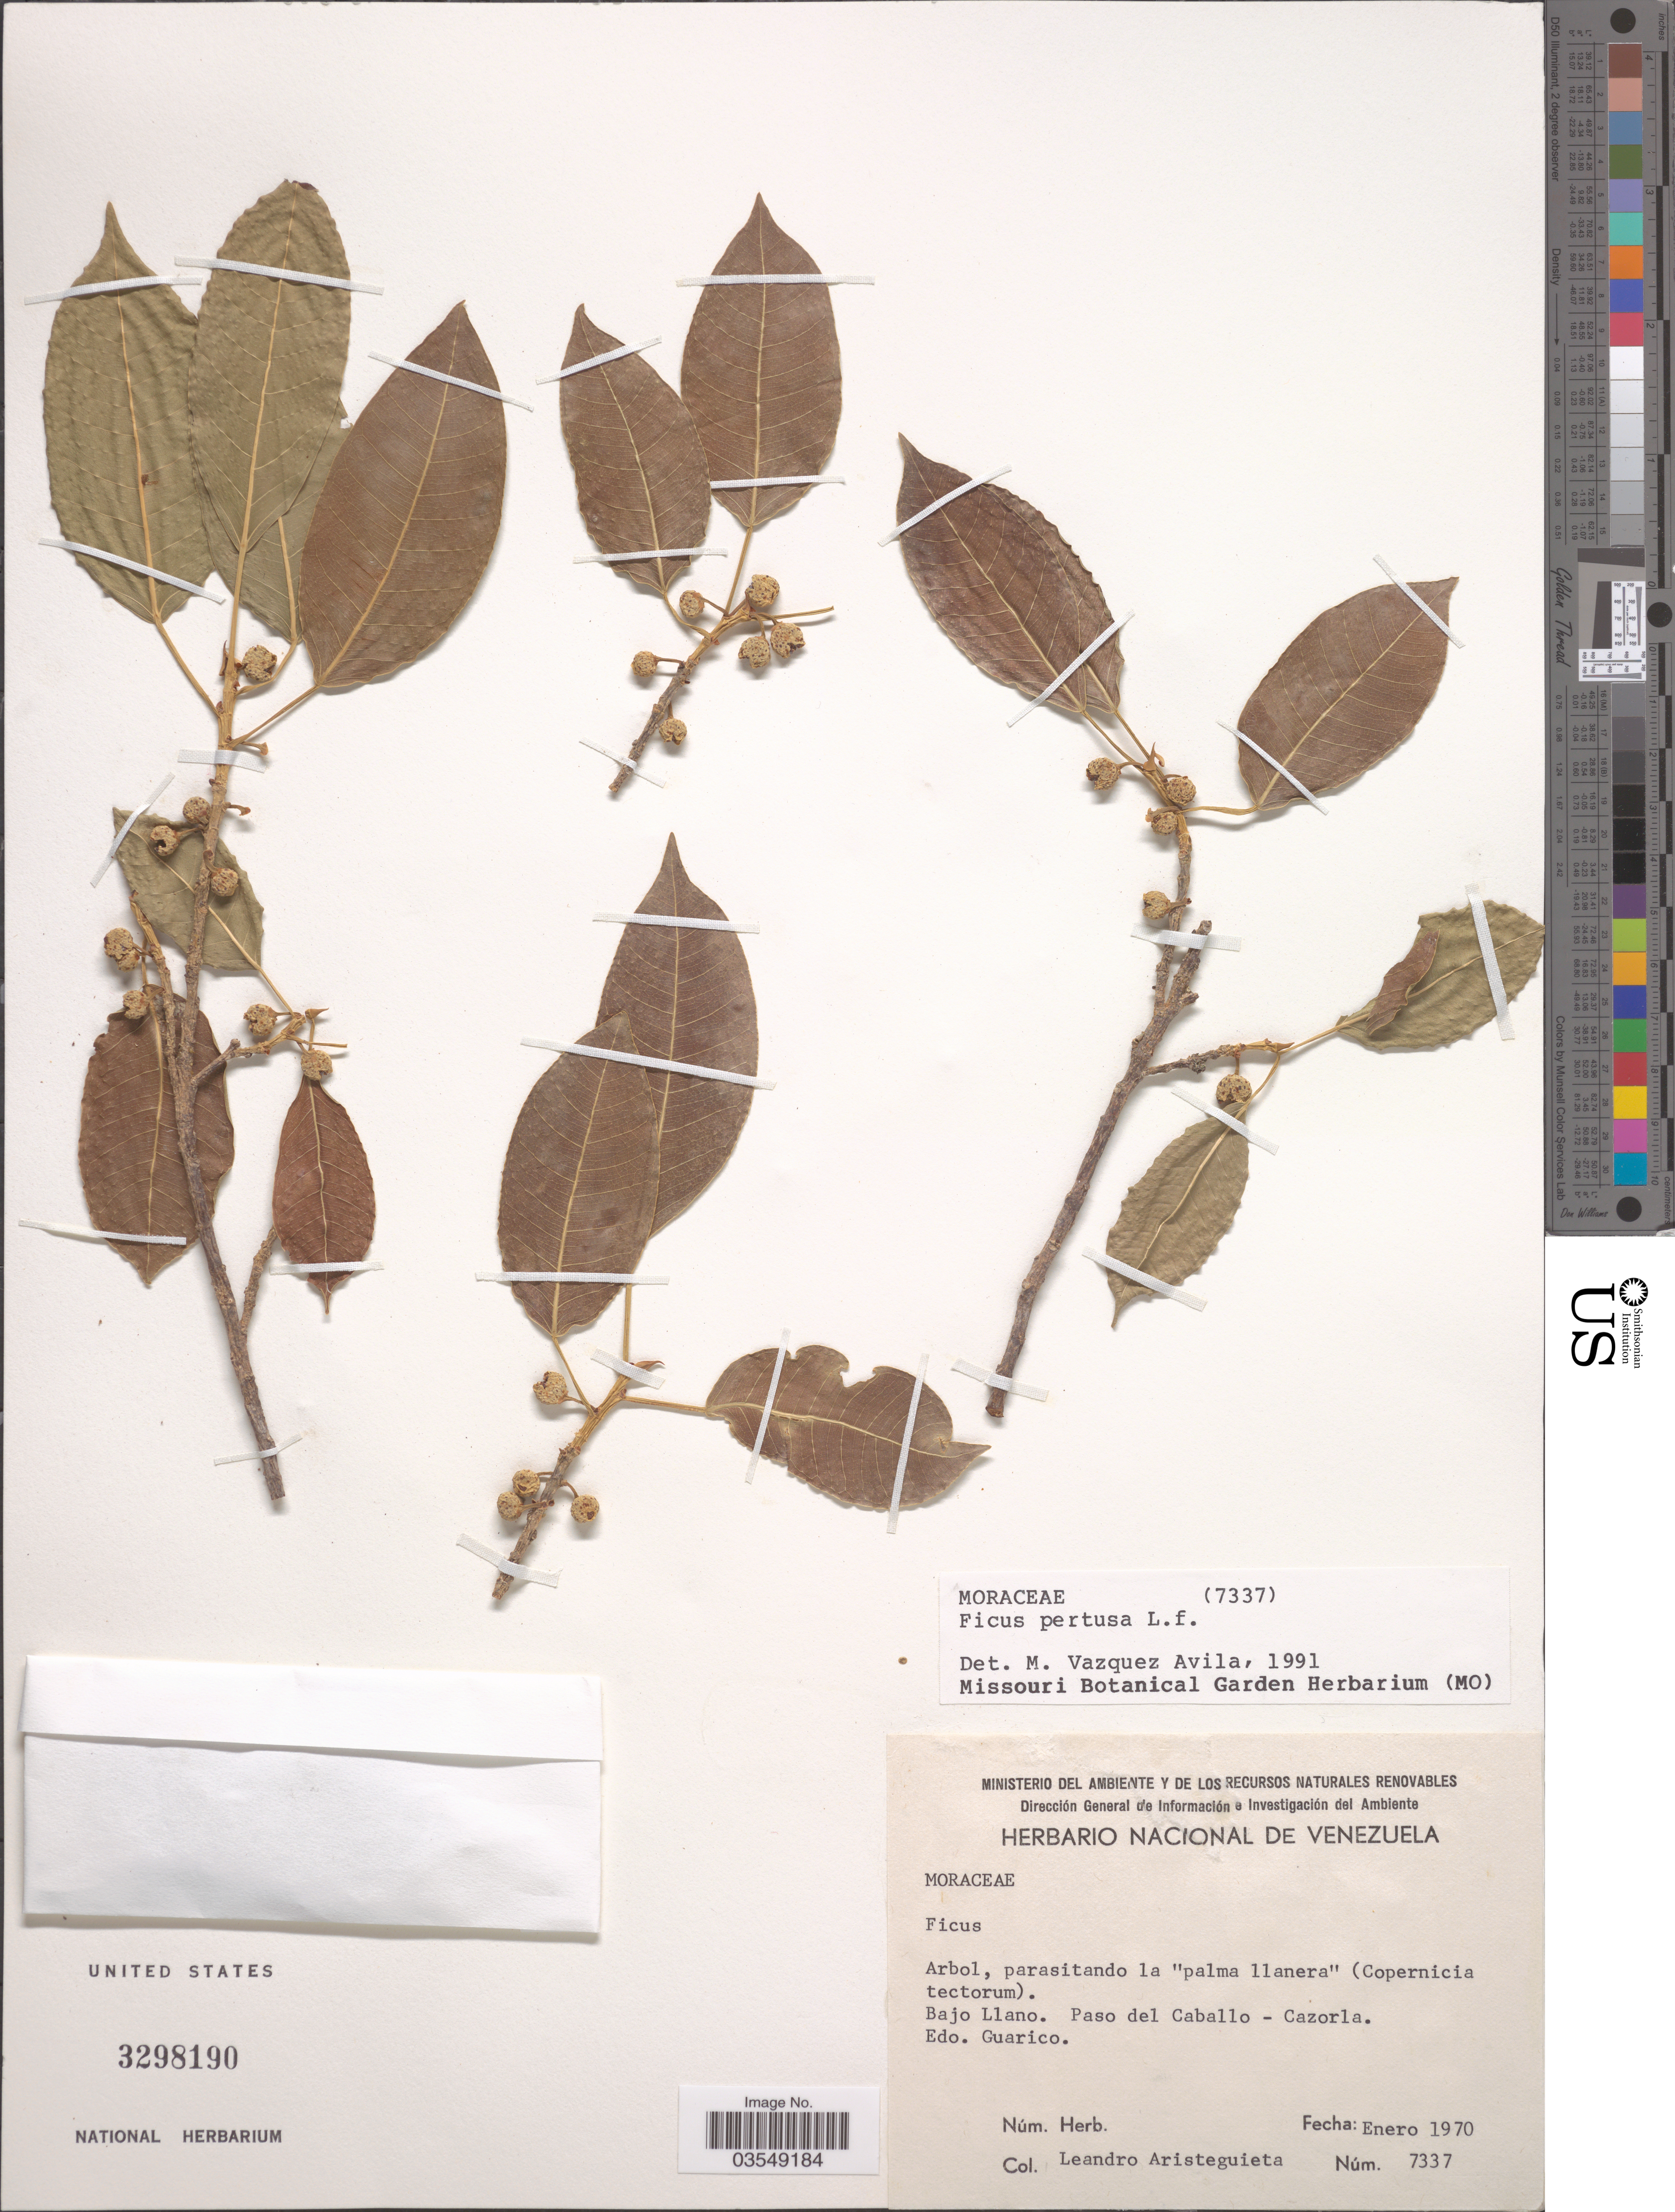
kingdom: Plantae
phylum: Tracheophyta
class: Magnoliopsida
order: Rosales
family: Moraceae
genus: Ficus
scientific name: Ficus pertusa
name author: L. f.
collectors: L. Aristeguieta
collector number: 7337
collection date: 1970-01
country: Venezuela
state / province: Guarico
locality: Bajo Llano. Paso del Caballo - Cazorla.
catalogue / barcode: US 3298190